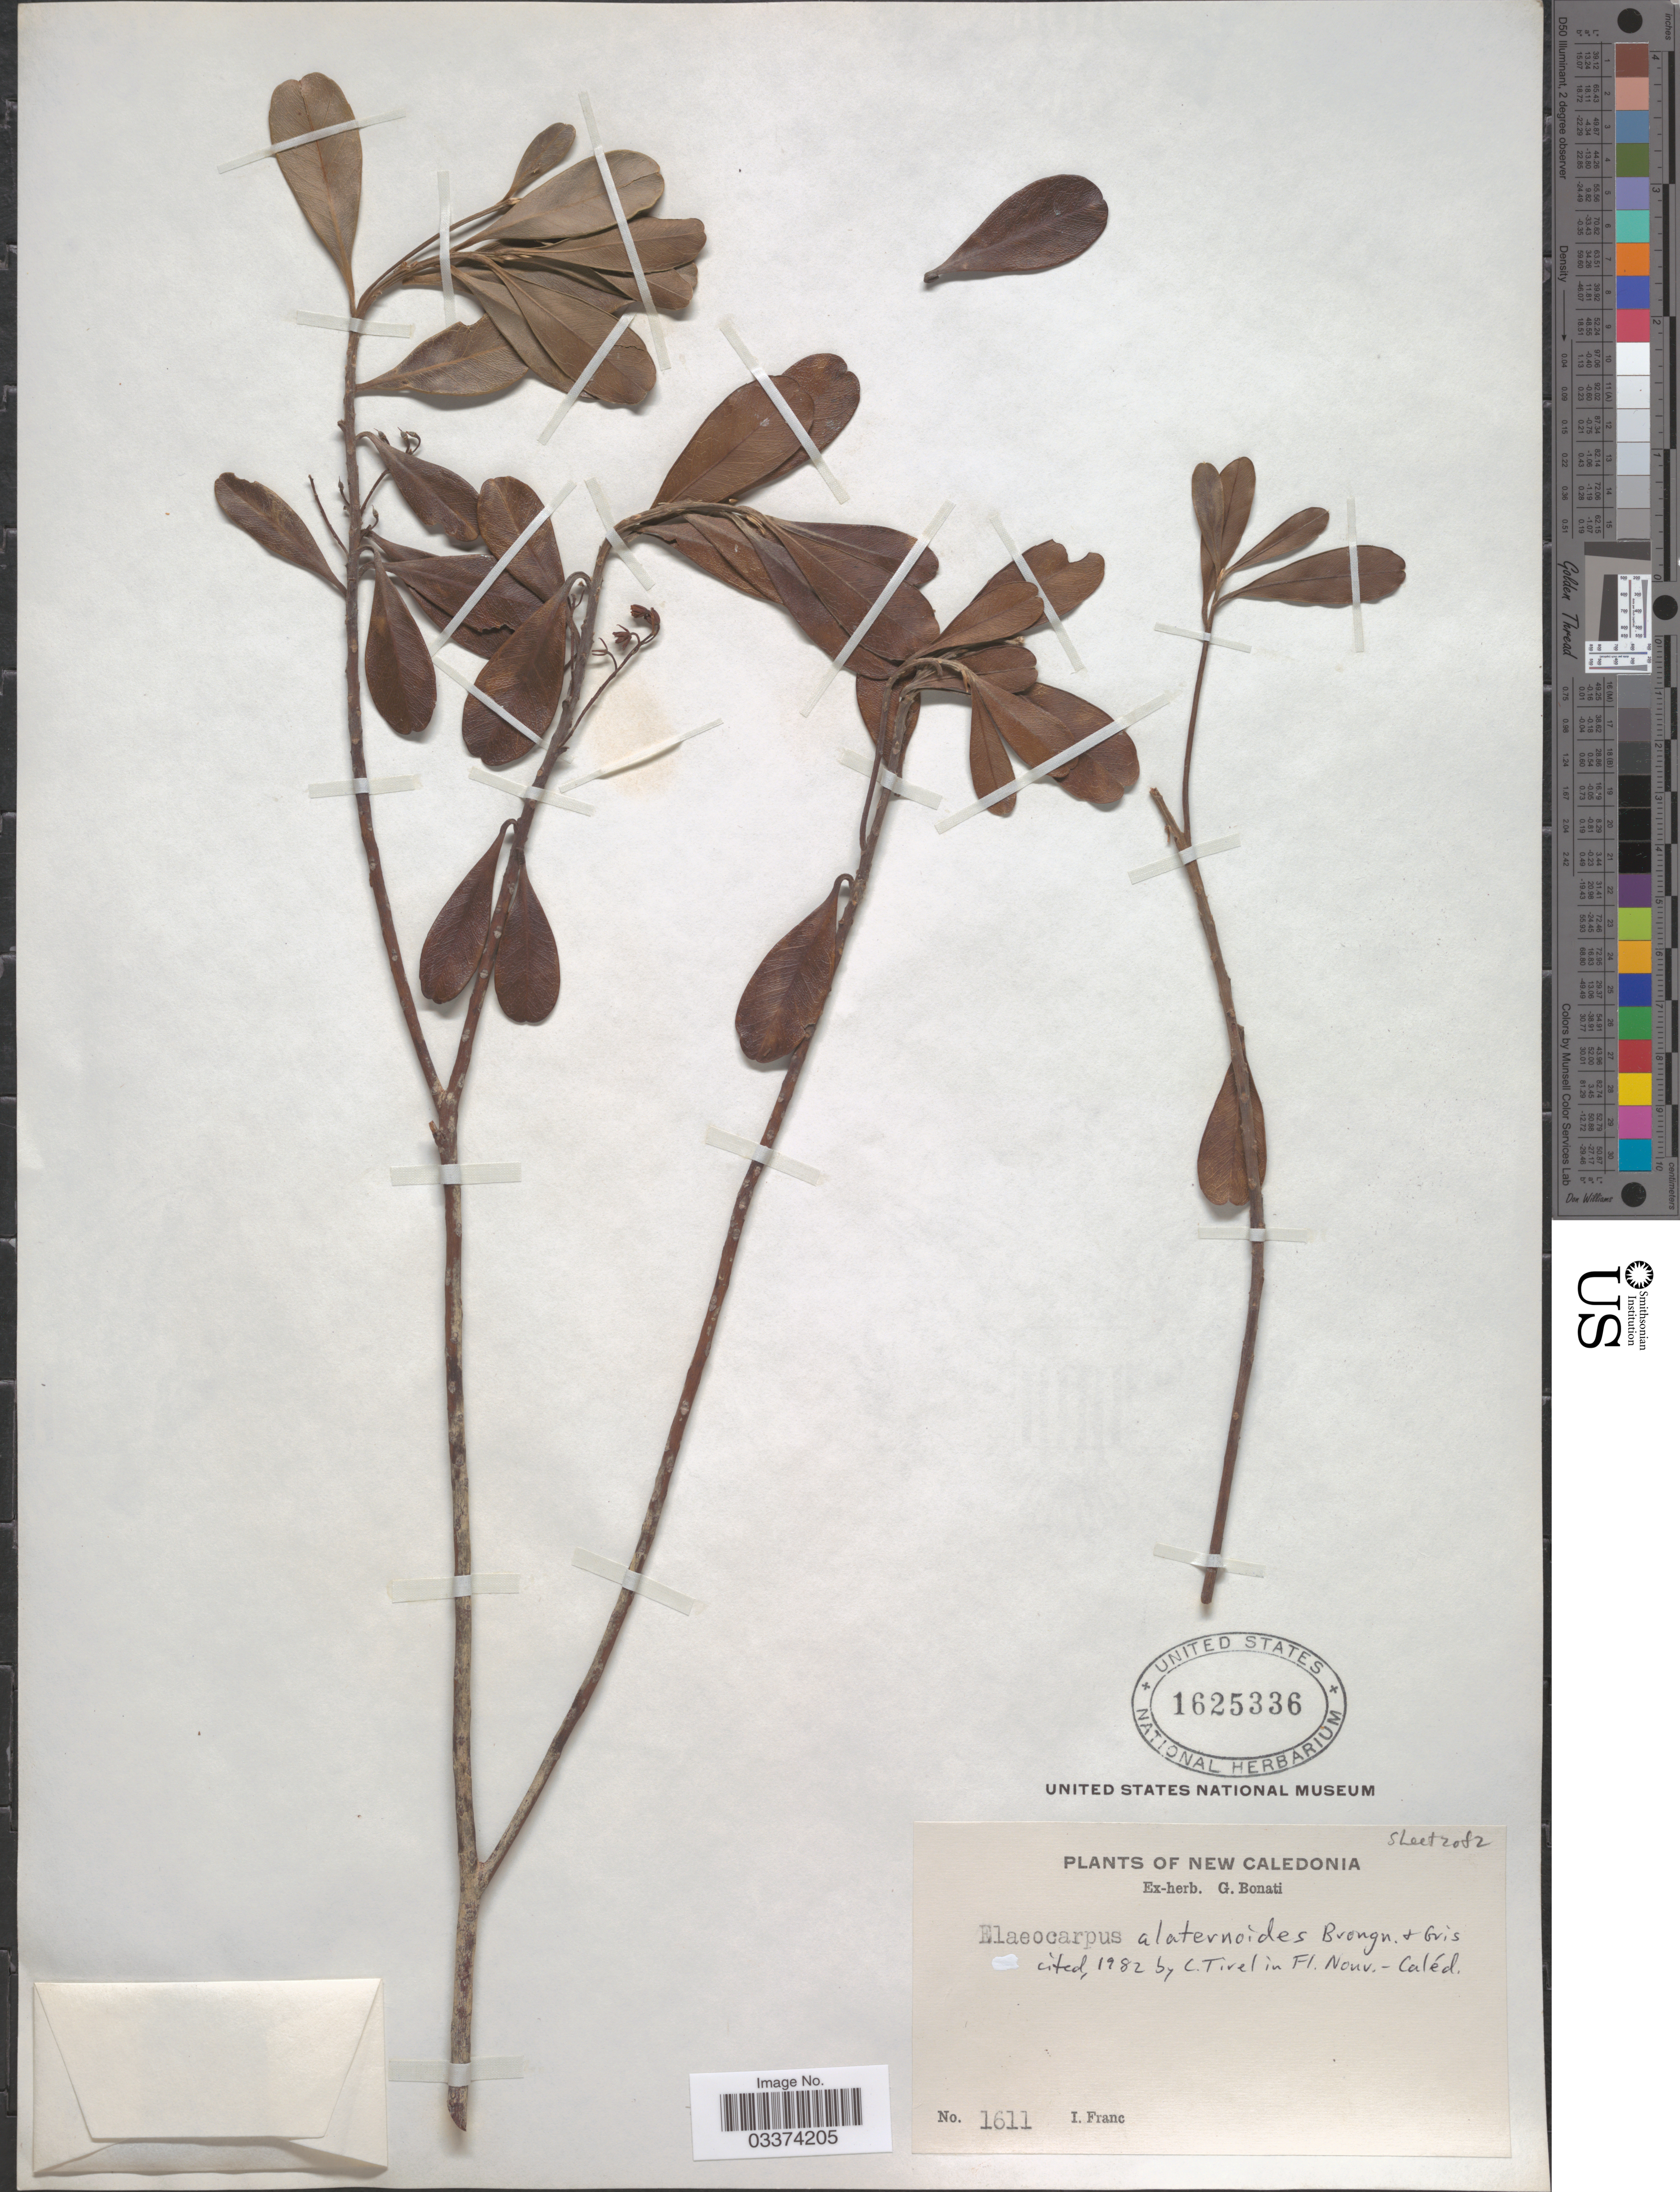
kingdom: Plantae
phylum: Tracheophyta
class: Magnoliopsida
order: Oxalidales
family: Elaeocarpaceae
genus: Elaeocarpus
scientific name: Elaeocarpus alaternoides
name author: Brongn. & Gris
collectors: I. Franc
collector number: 1611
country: New Caledonia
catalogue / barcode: US 1625336